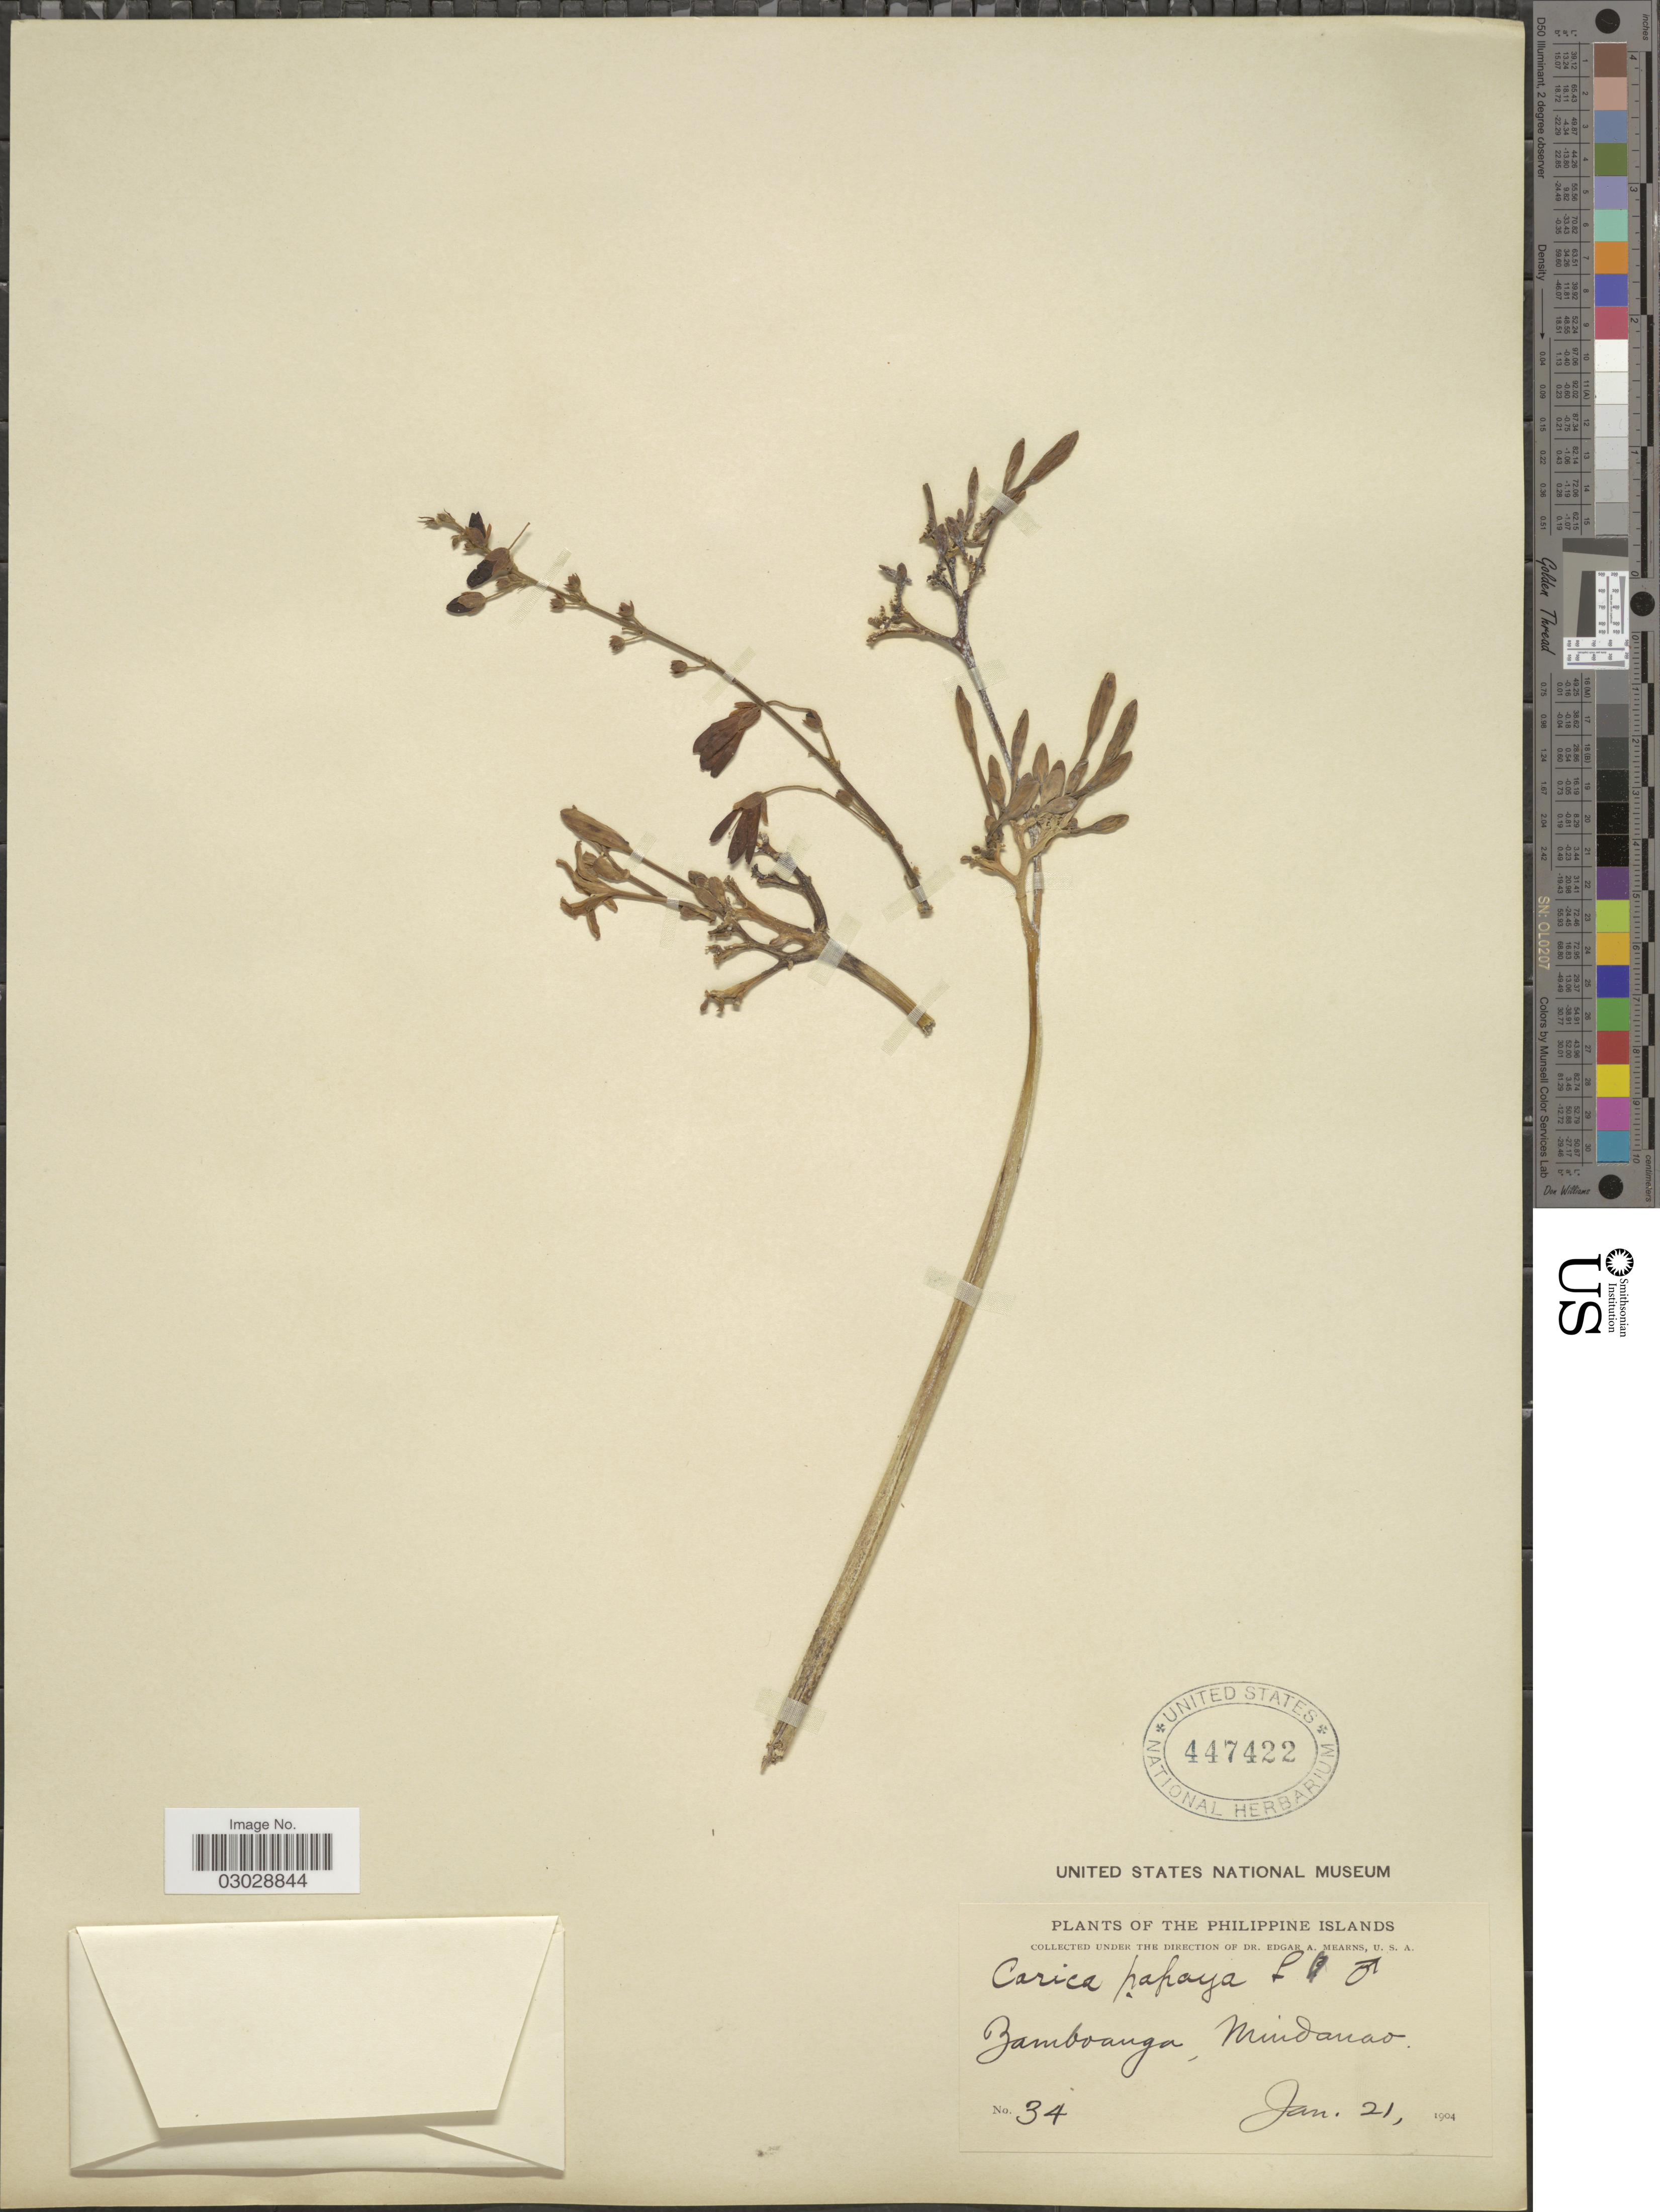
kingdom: Plantae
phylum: Tracheophyta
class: Magnoliopsida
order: Brassicales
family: Caricaceae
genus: Carica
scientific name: Carica papaya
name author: L.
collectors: E. A. Mearns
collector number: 34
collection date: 1904-01-21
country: Philippines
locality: Zamboanga, Mindanao.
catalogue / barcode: US 447422